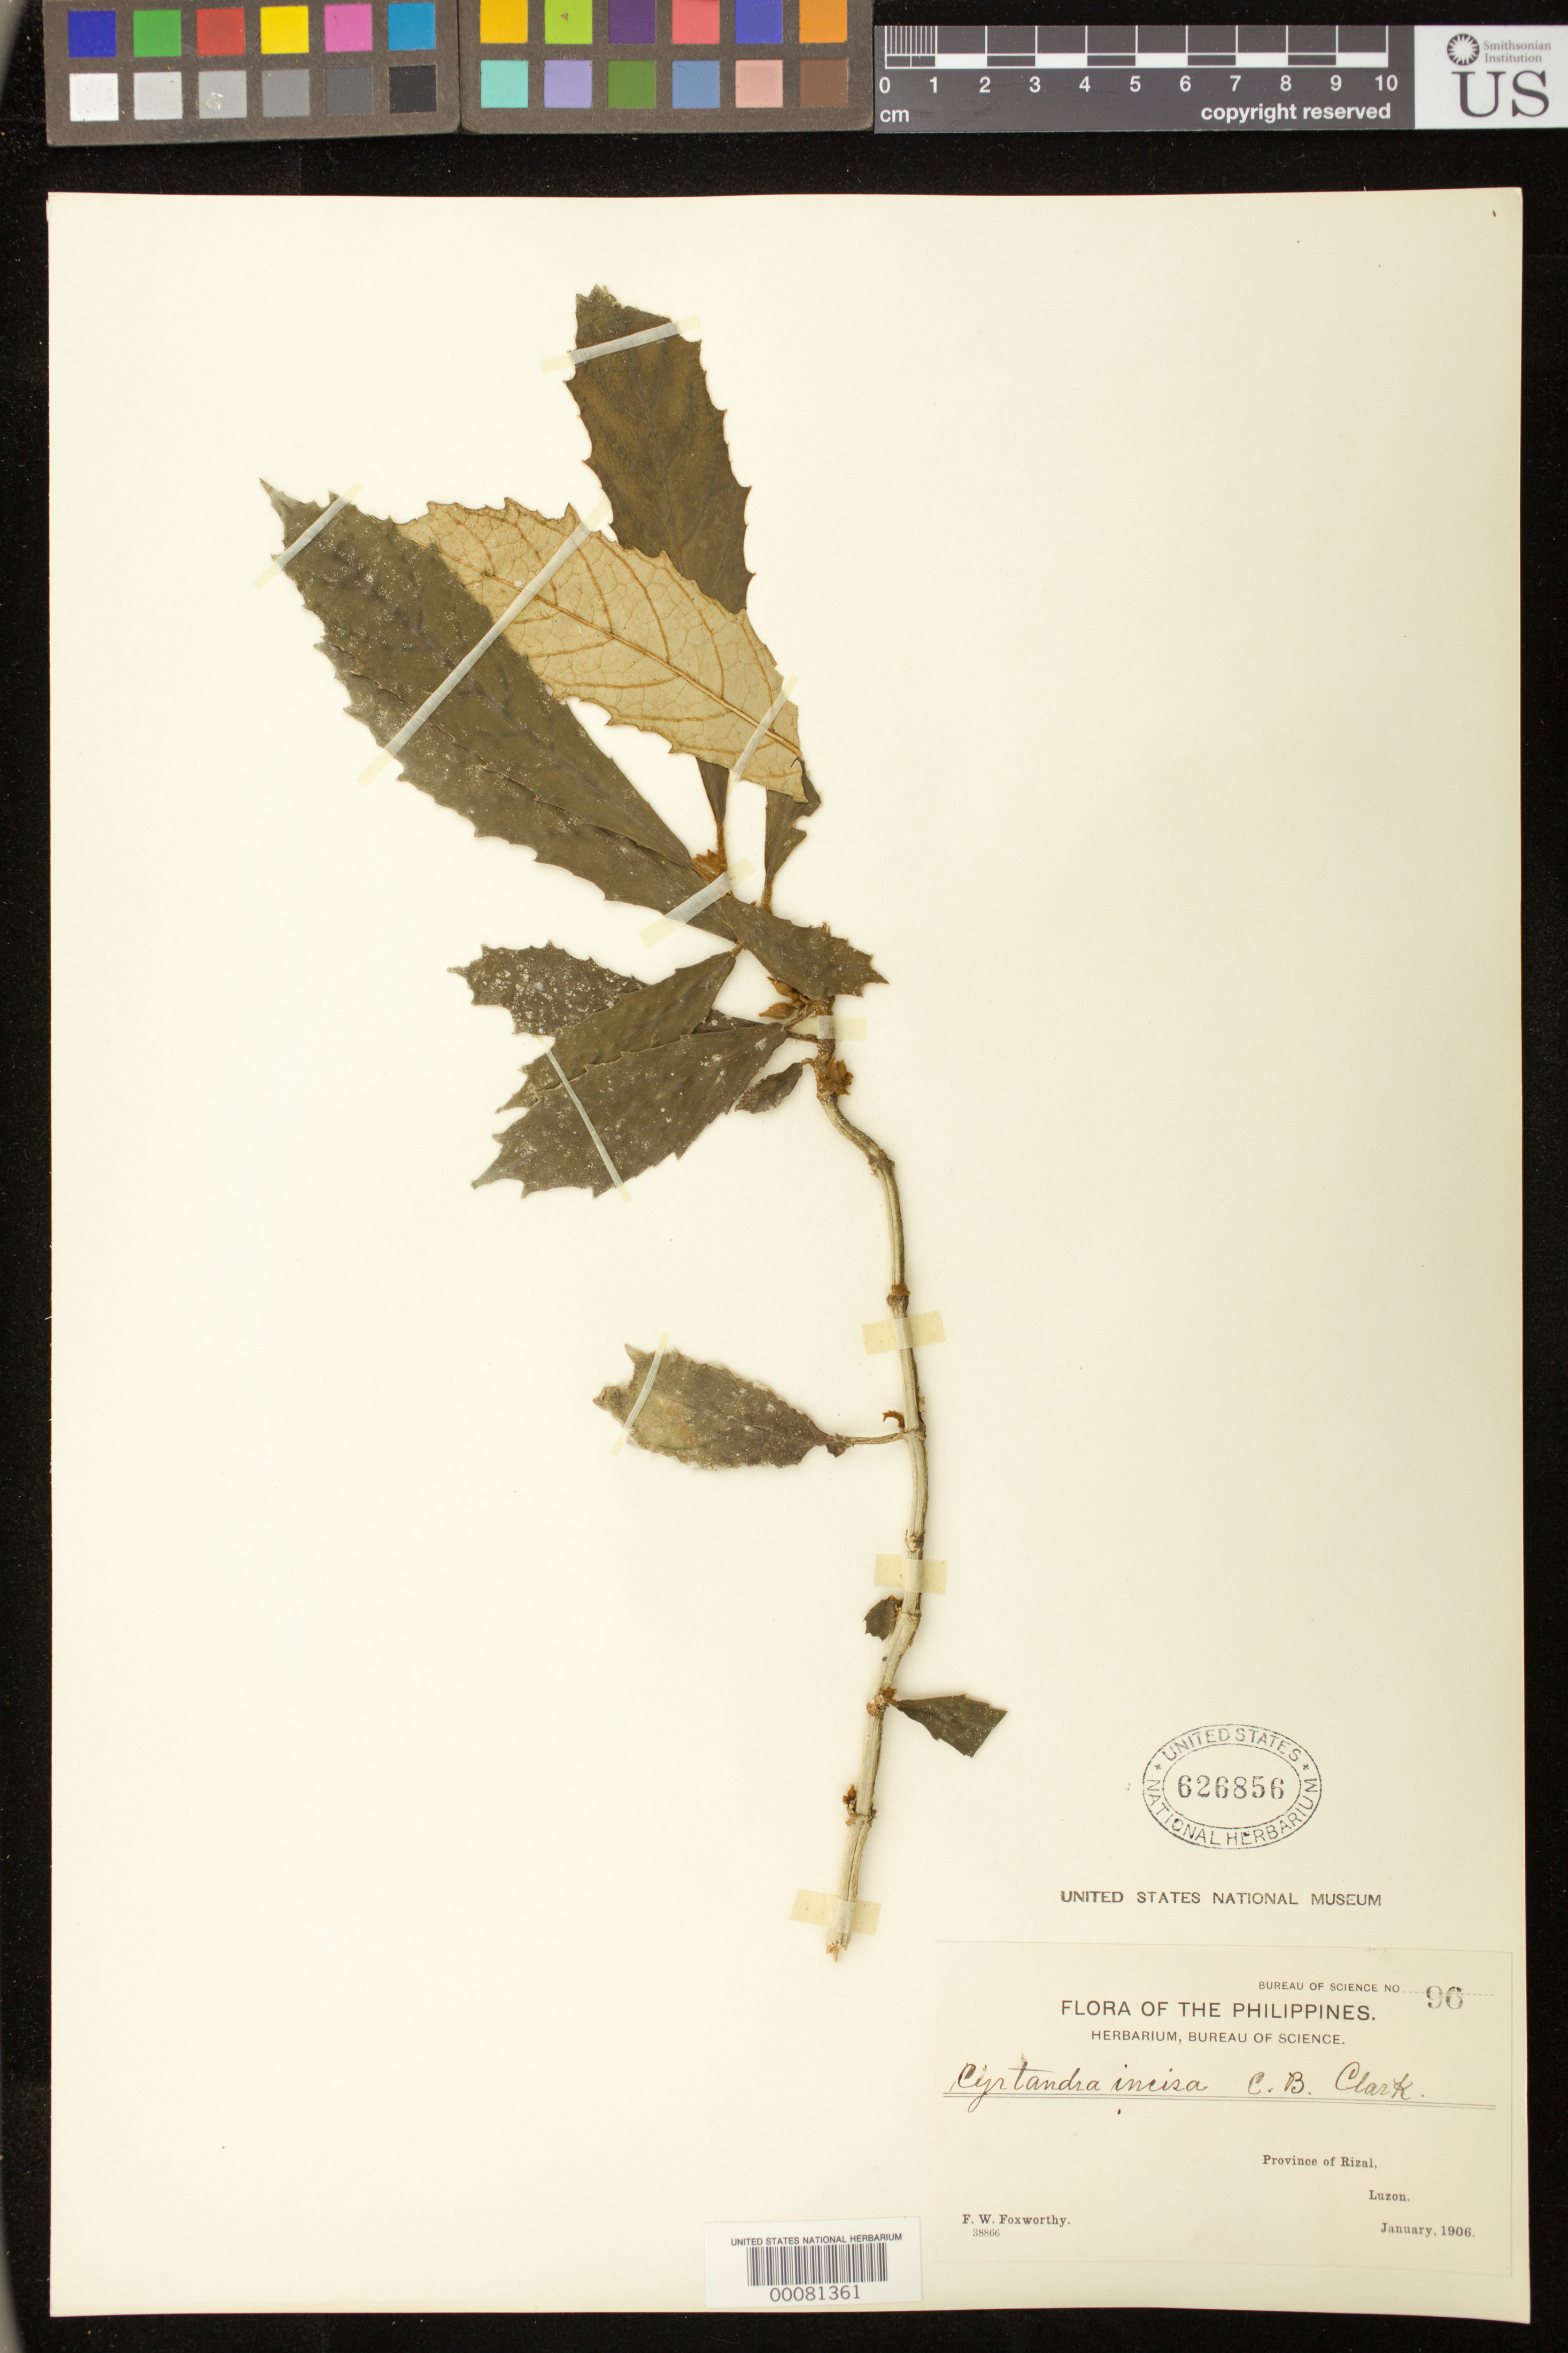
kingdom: Plantae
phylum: Tracheophyta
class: Magnoliopsida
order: Lamiales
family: Gesneriaceae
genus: Cyrtandra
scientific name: Cyrtandra incisa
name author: C.B. Clarke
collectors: F. W. Foxworthy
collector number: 96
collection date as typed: Jan 1906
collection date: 1906-01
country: Philippines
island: Luzon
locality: Rizal,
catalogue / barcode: US 626856